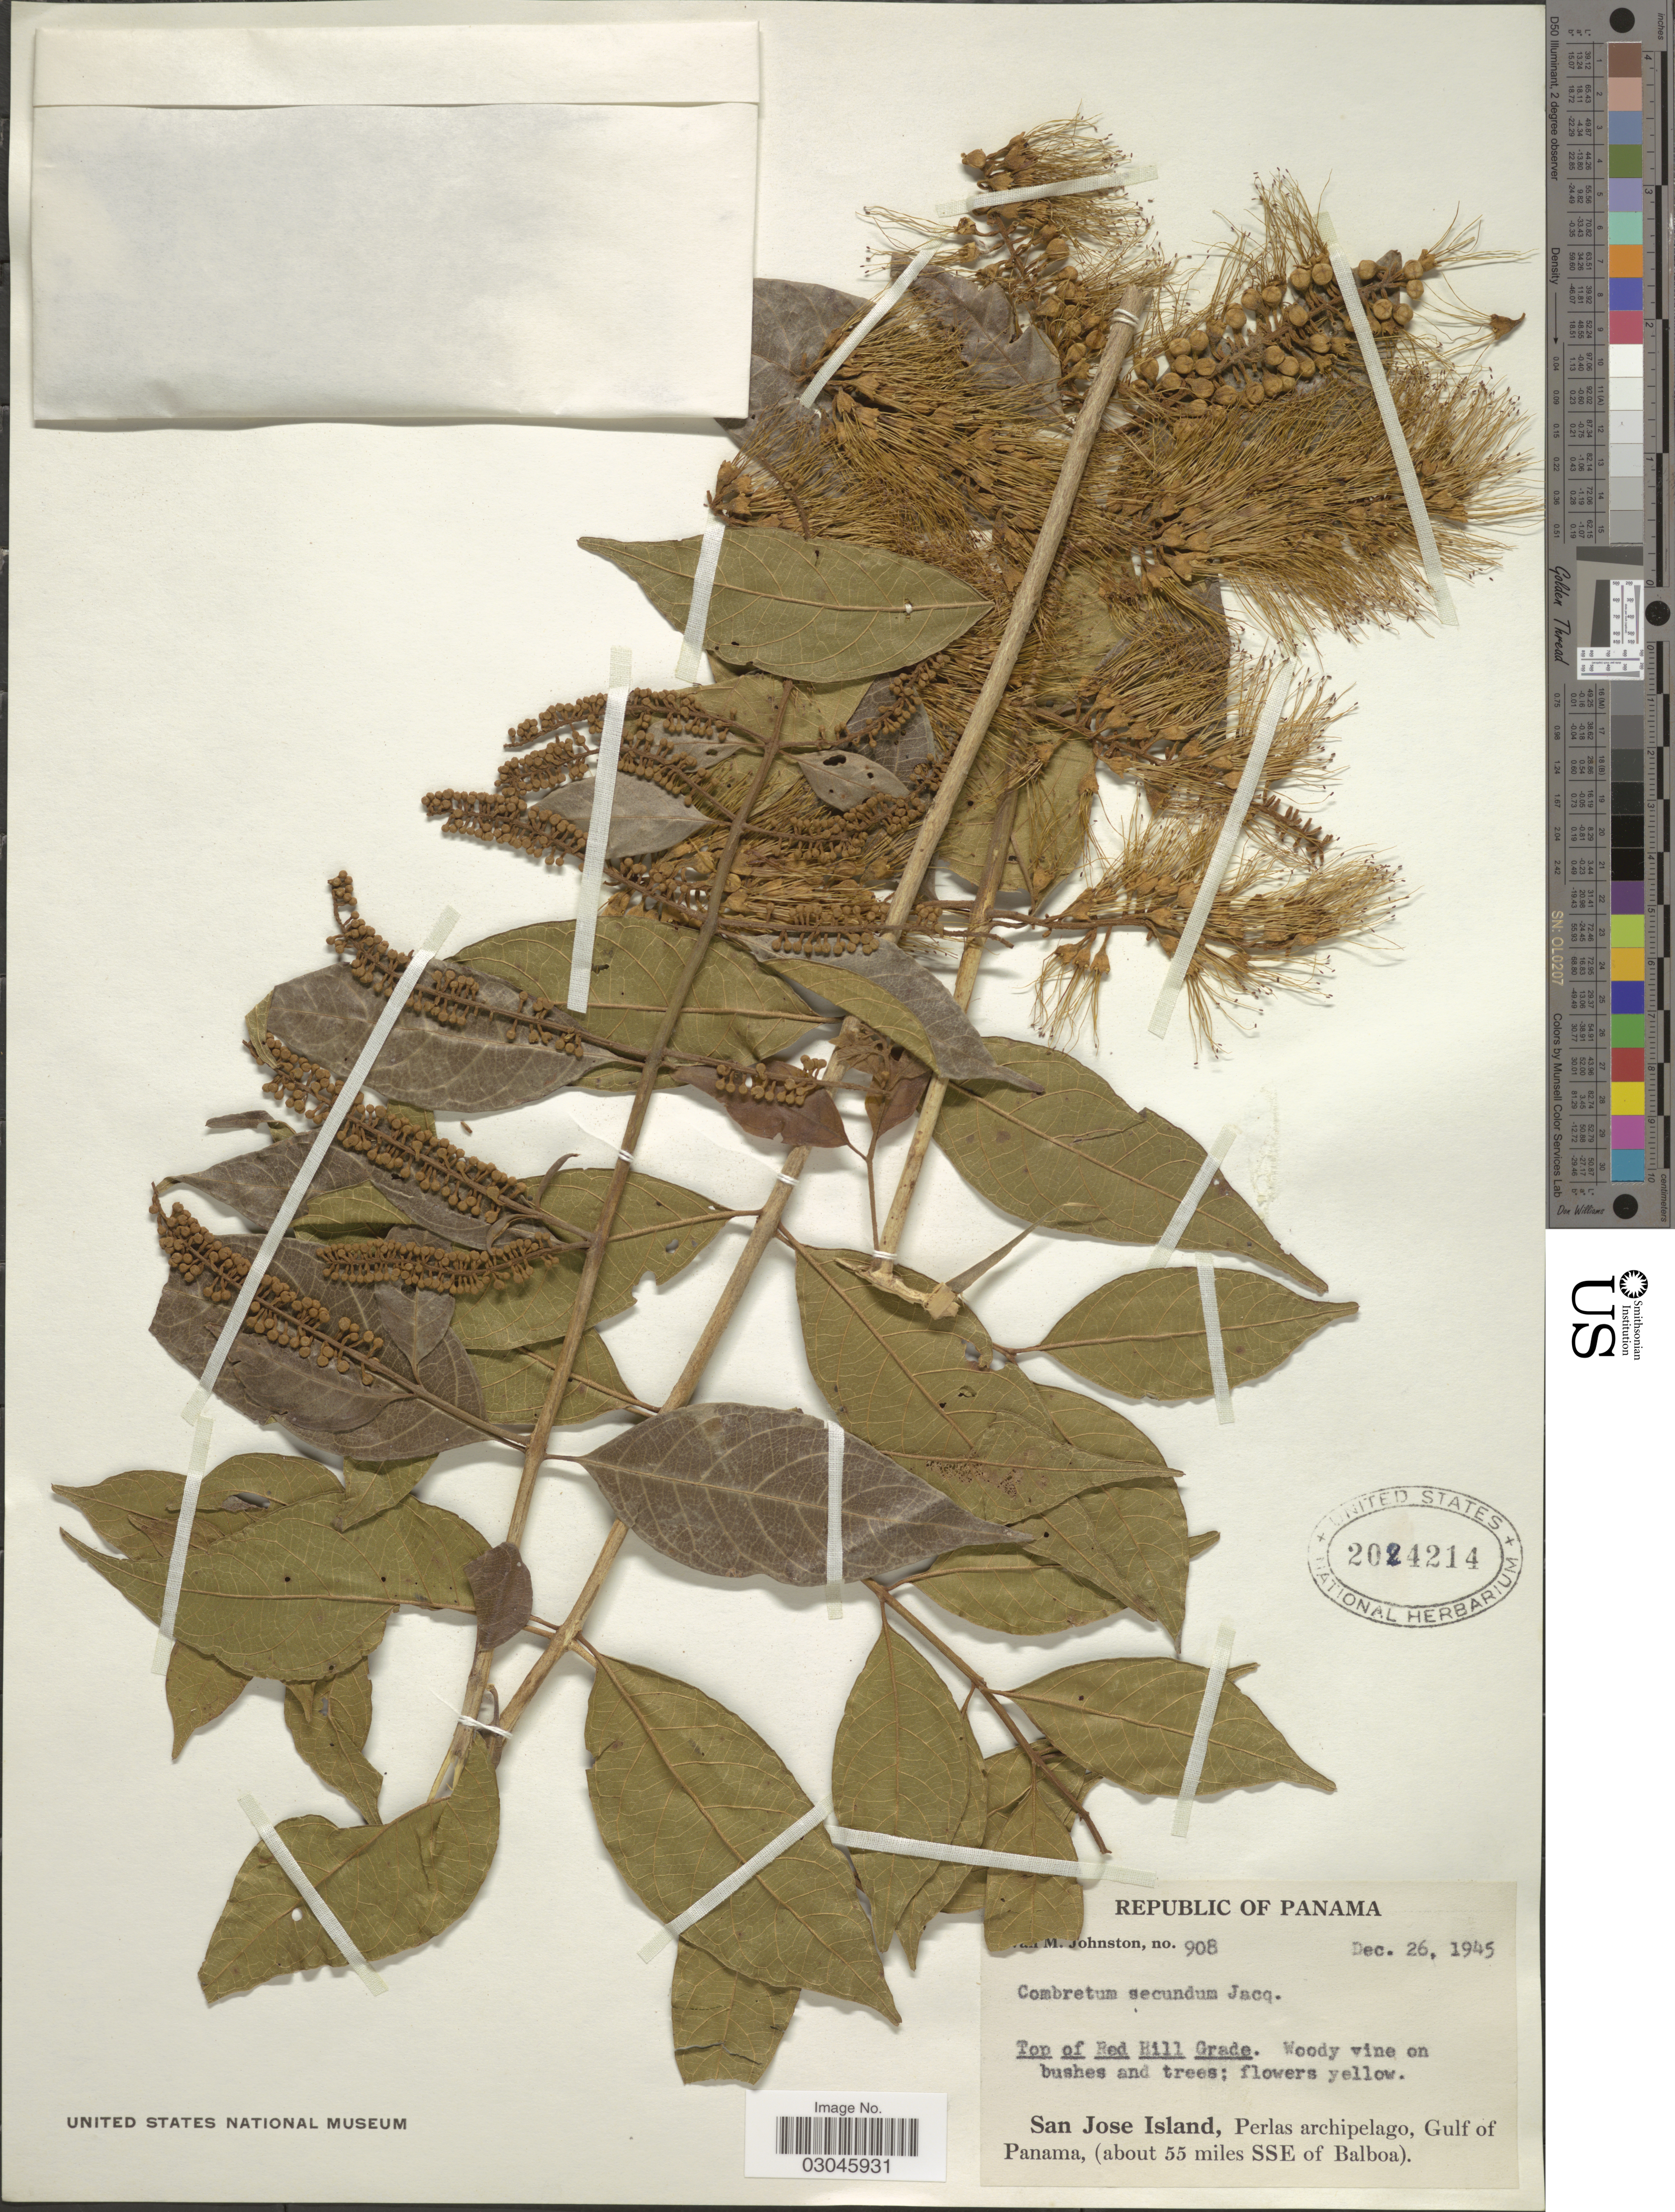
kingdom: Plantae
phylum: Tracheophyta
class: Magnoliopsida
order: Myrtales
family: Combretaceae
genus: Combretum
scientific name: Combretum secundum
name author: Jacq.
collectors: I.M. Johnston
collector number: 908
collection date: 1945-12-26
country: Panama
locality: San Jose Island, Perlas archipelago, Gulf of Panama, (about 55 miles SSE of Balboa).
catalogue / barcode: US 2024214